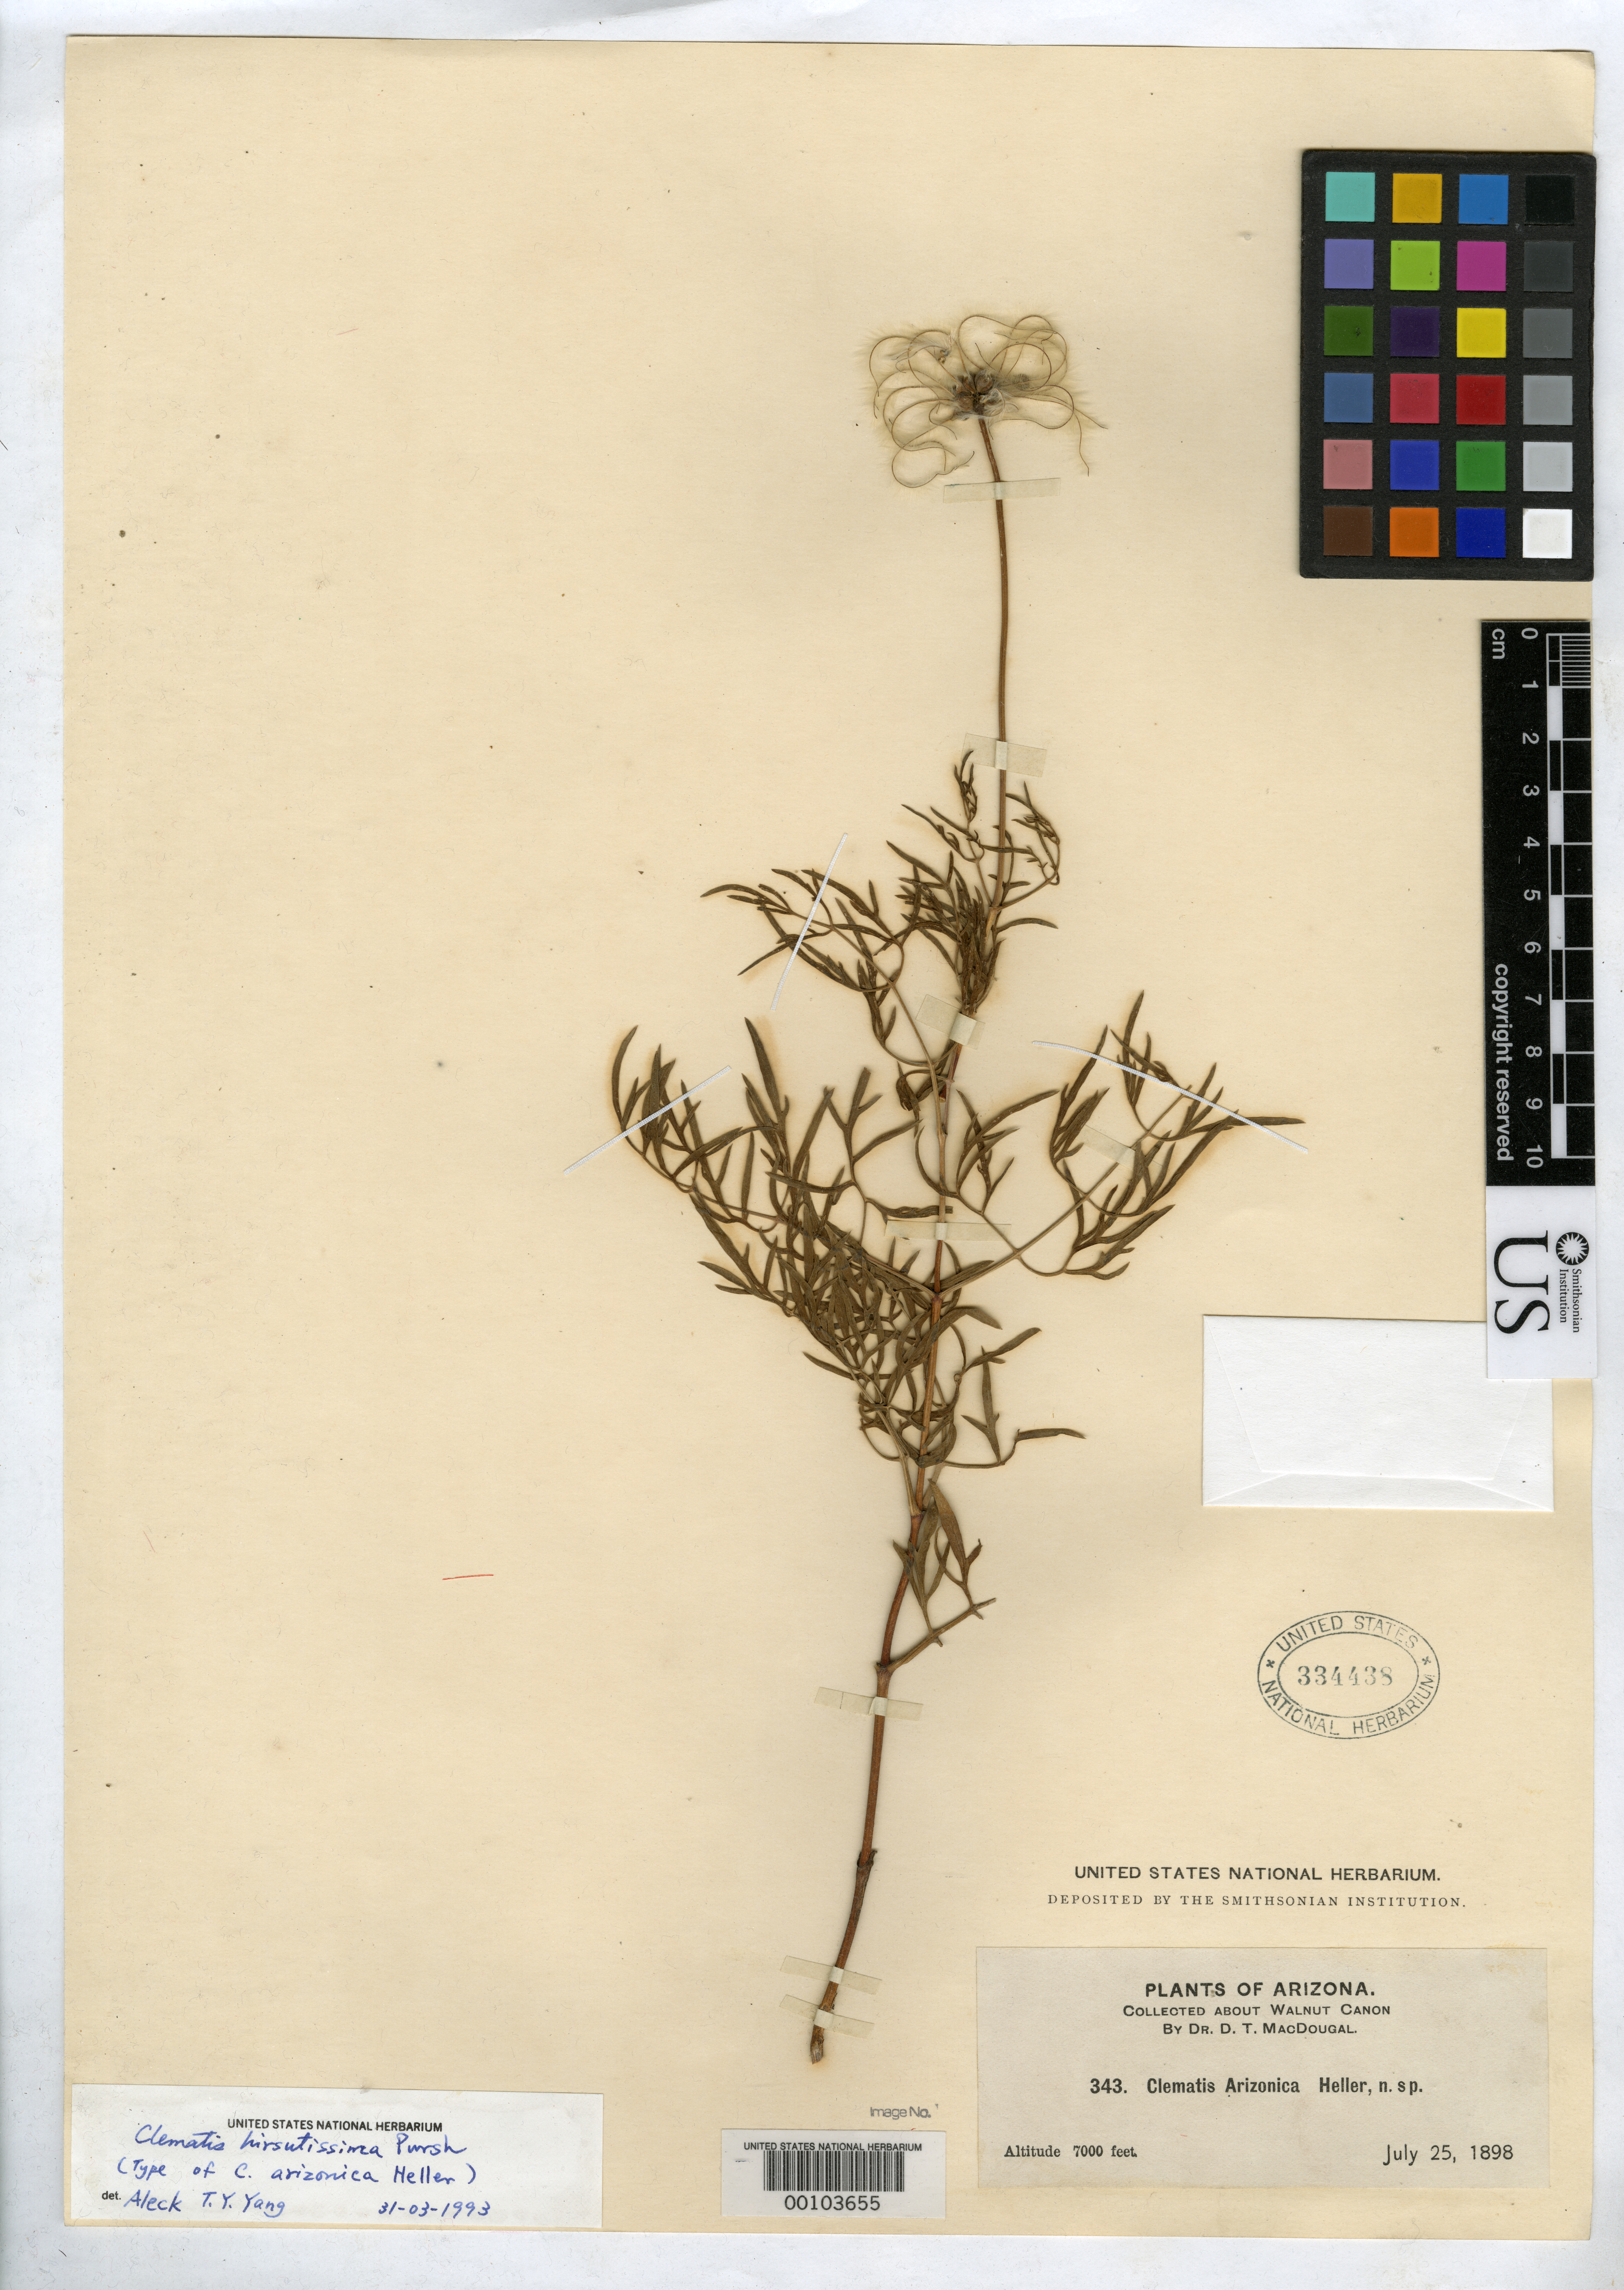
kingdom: Plantae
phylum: Tracheophyta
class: Magnoliopsida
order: Ranunculales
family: Ranunculaceae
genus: Clematis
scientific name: Clematis arizonica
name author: A. Heller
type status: Isolectotype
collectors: D. T. MacDougal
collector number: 343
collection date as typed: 25 Jul 1898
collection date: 1898-07-25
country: United States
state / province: Arizona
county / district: Coconino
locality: Walnun Canon, near Flagstaff.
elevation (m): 305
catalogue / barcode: US 334438